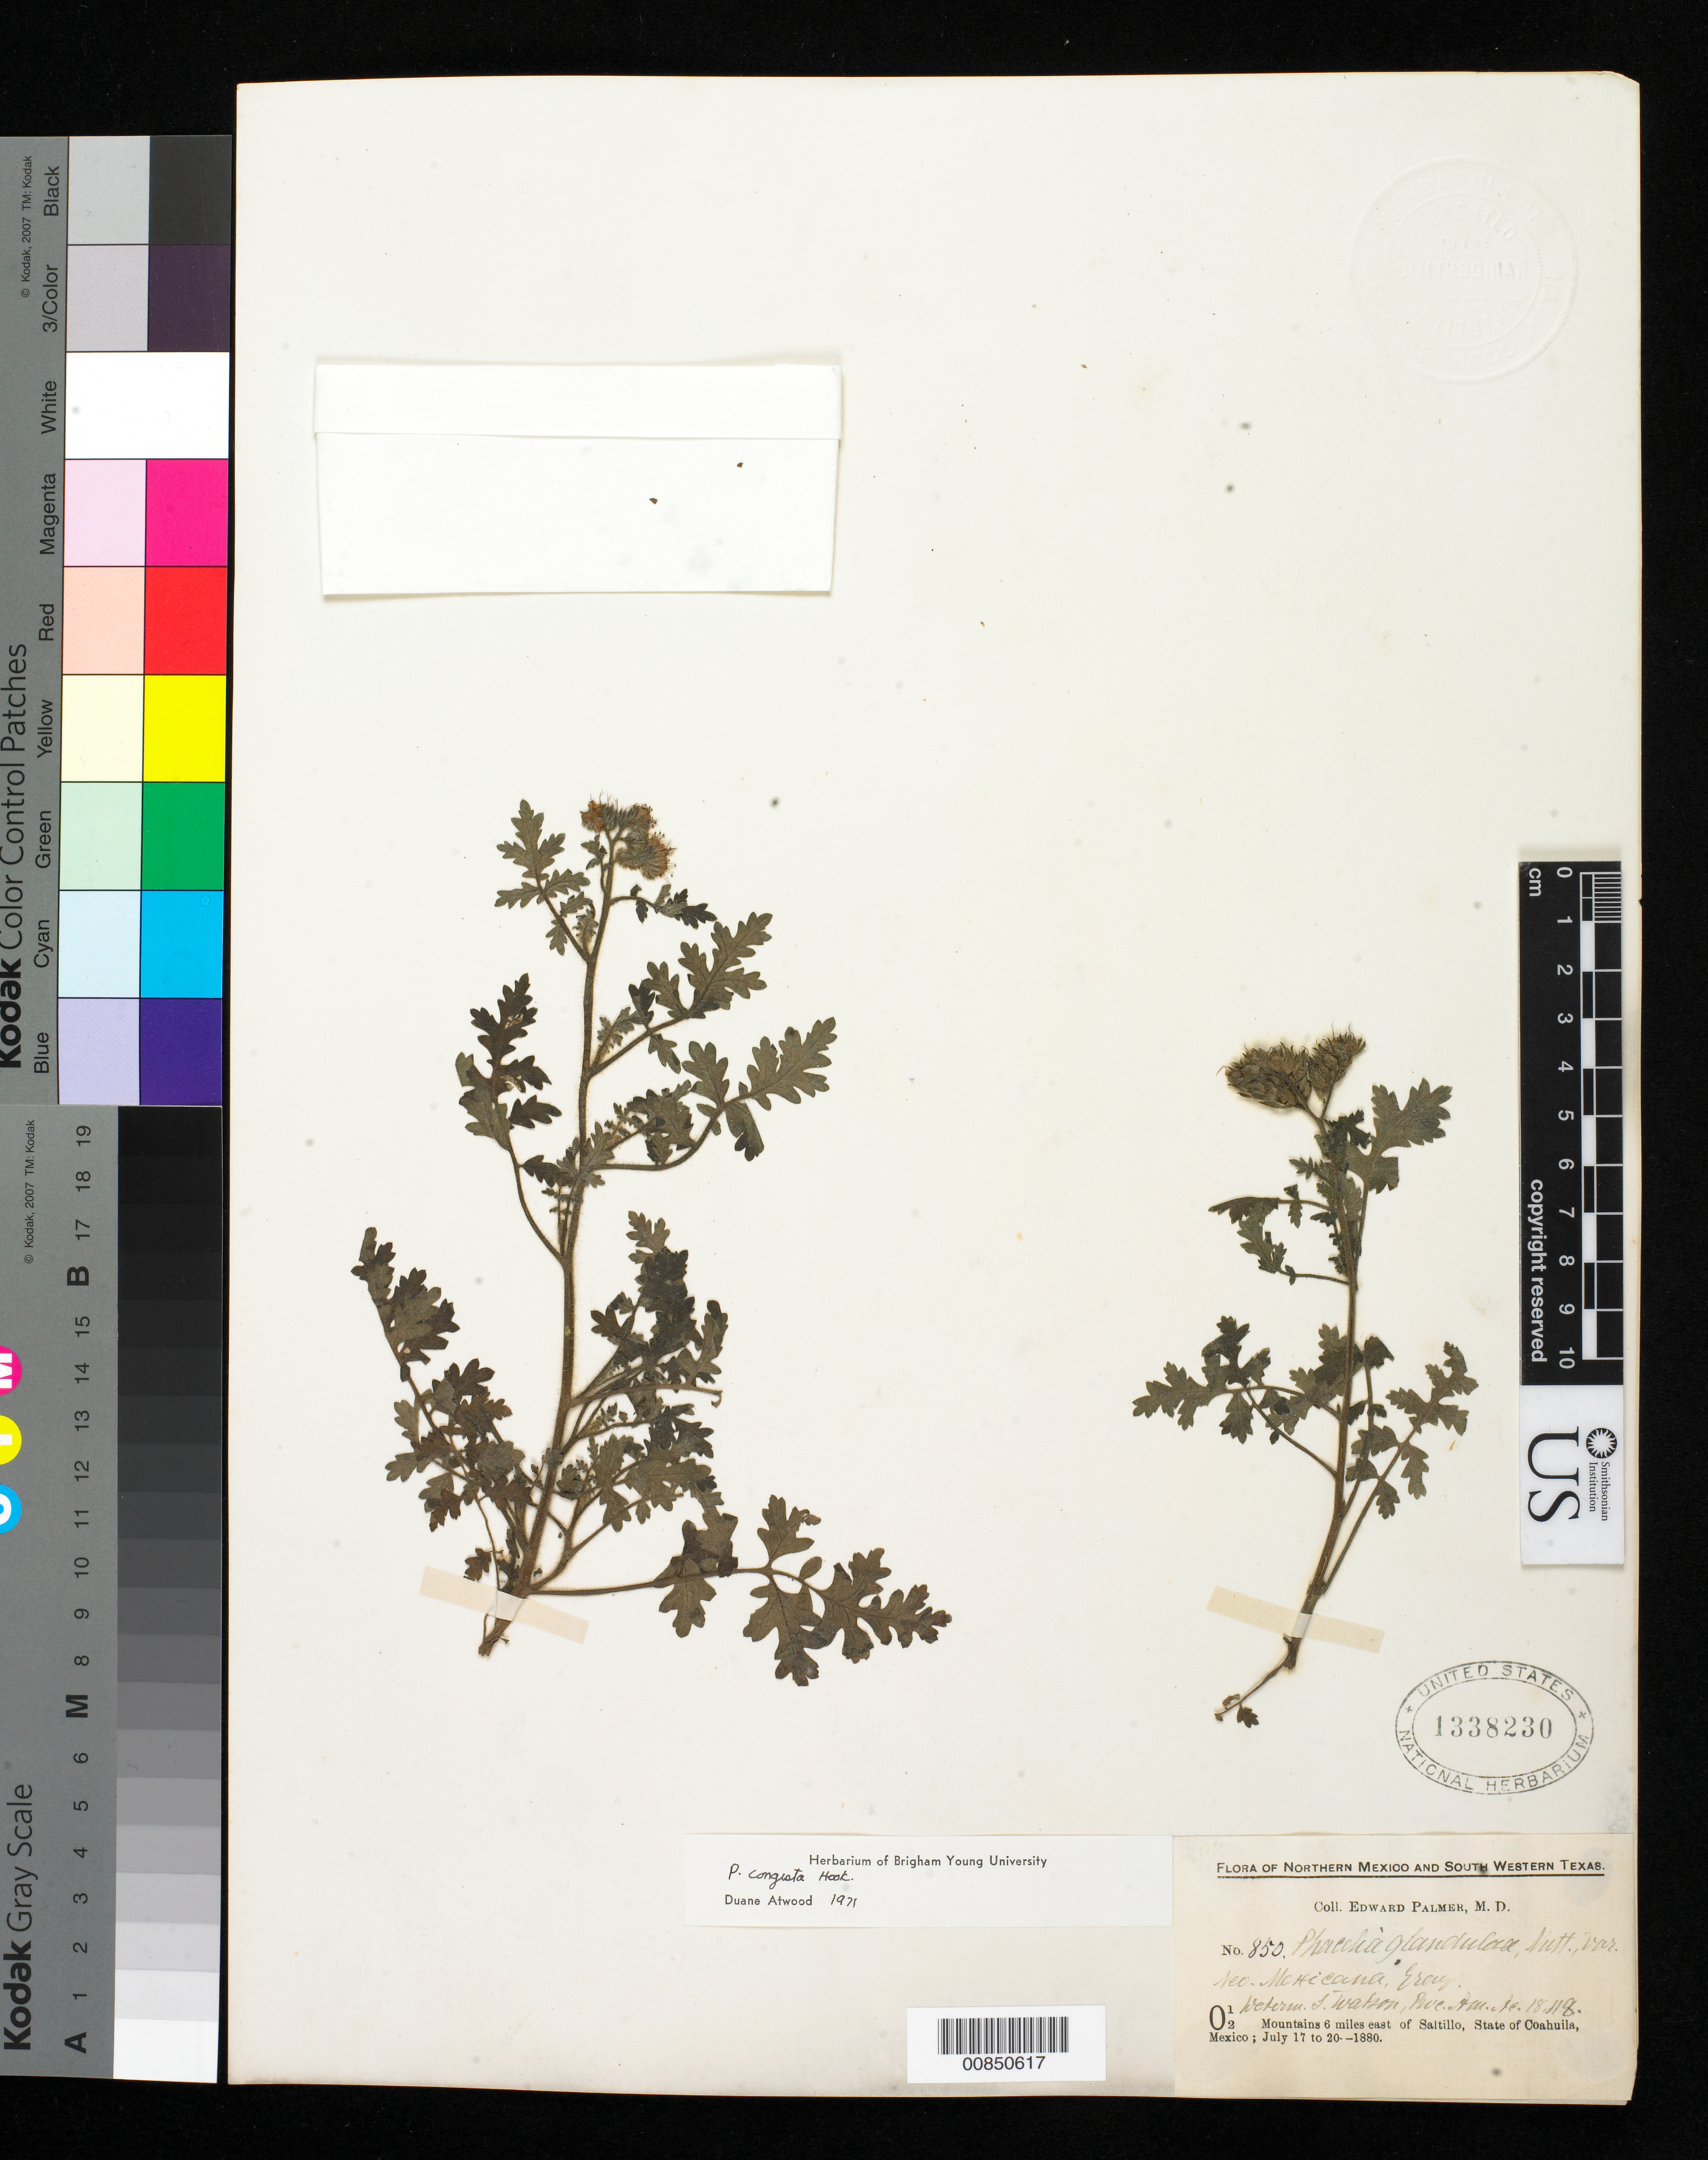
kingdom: Plantae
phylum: Tracheophyta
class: Magnoliopsida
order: Boraginales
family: Hydrophyllaceae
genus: Phacelia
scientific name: Phacelia congesta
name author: Hook.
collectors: E. Palmer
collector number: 850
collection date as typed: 17 Jul 1880 to 20 Jul 1880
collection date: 1880-07-17/1880-07-20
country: Mexico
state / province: Coahuila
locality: O12. Mountains 6 miles east of Saltillo, Coahuila.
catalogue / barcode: US 1338230